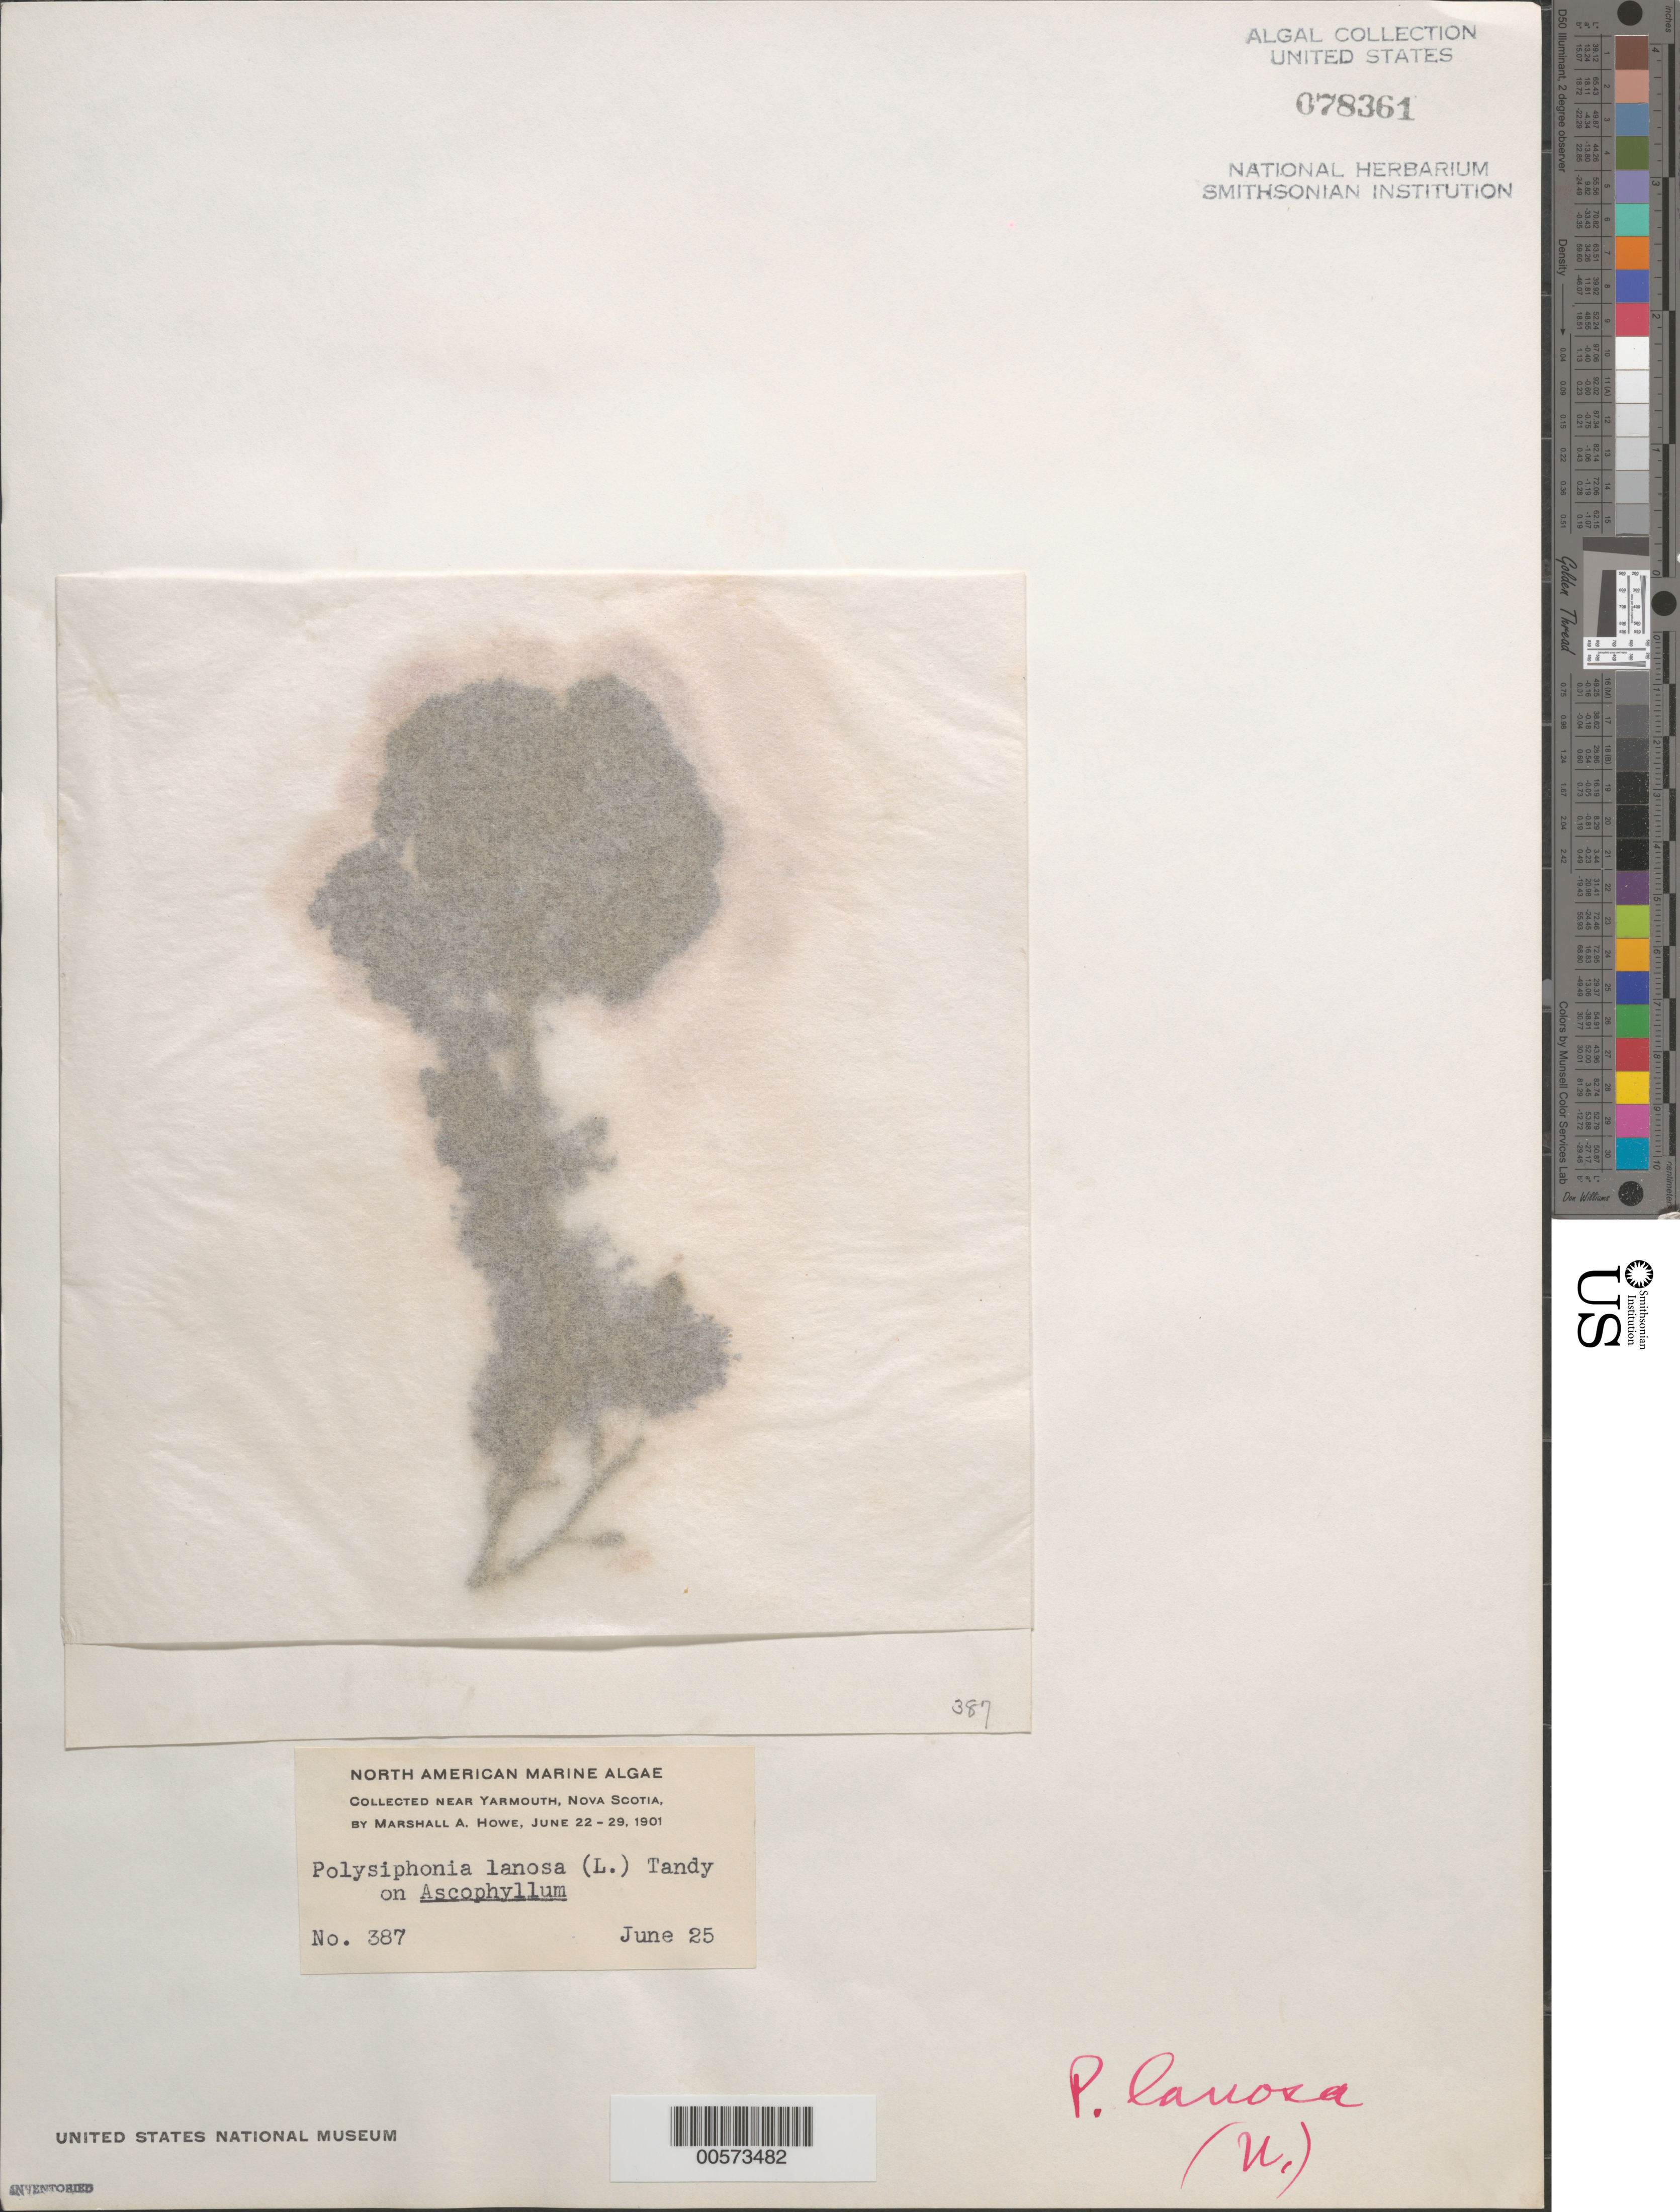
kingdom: Plantae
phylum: Rhodophyta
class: Florideophyceae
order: Ceramiales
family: Rhodomelaceae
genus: Vertebrata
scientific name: Vertebrata lanosa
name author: (L.) T.A. Chr.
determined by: Algae name updating Project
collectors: M. A. Howe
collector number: MAH 387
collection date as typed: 25 Jun 1901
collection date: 1901-06-25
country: Canada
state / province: Nova Scotia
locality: Near yarmouth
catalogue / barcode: US 78361